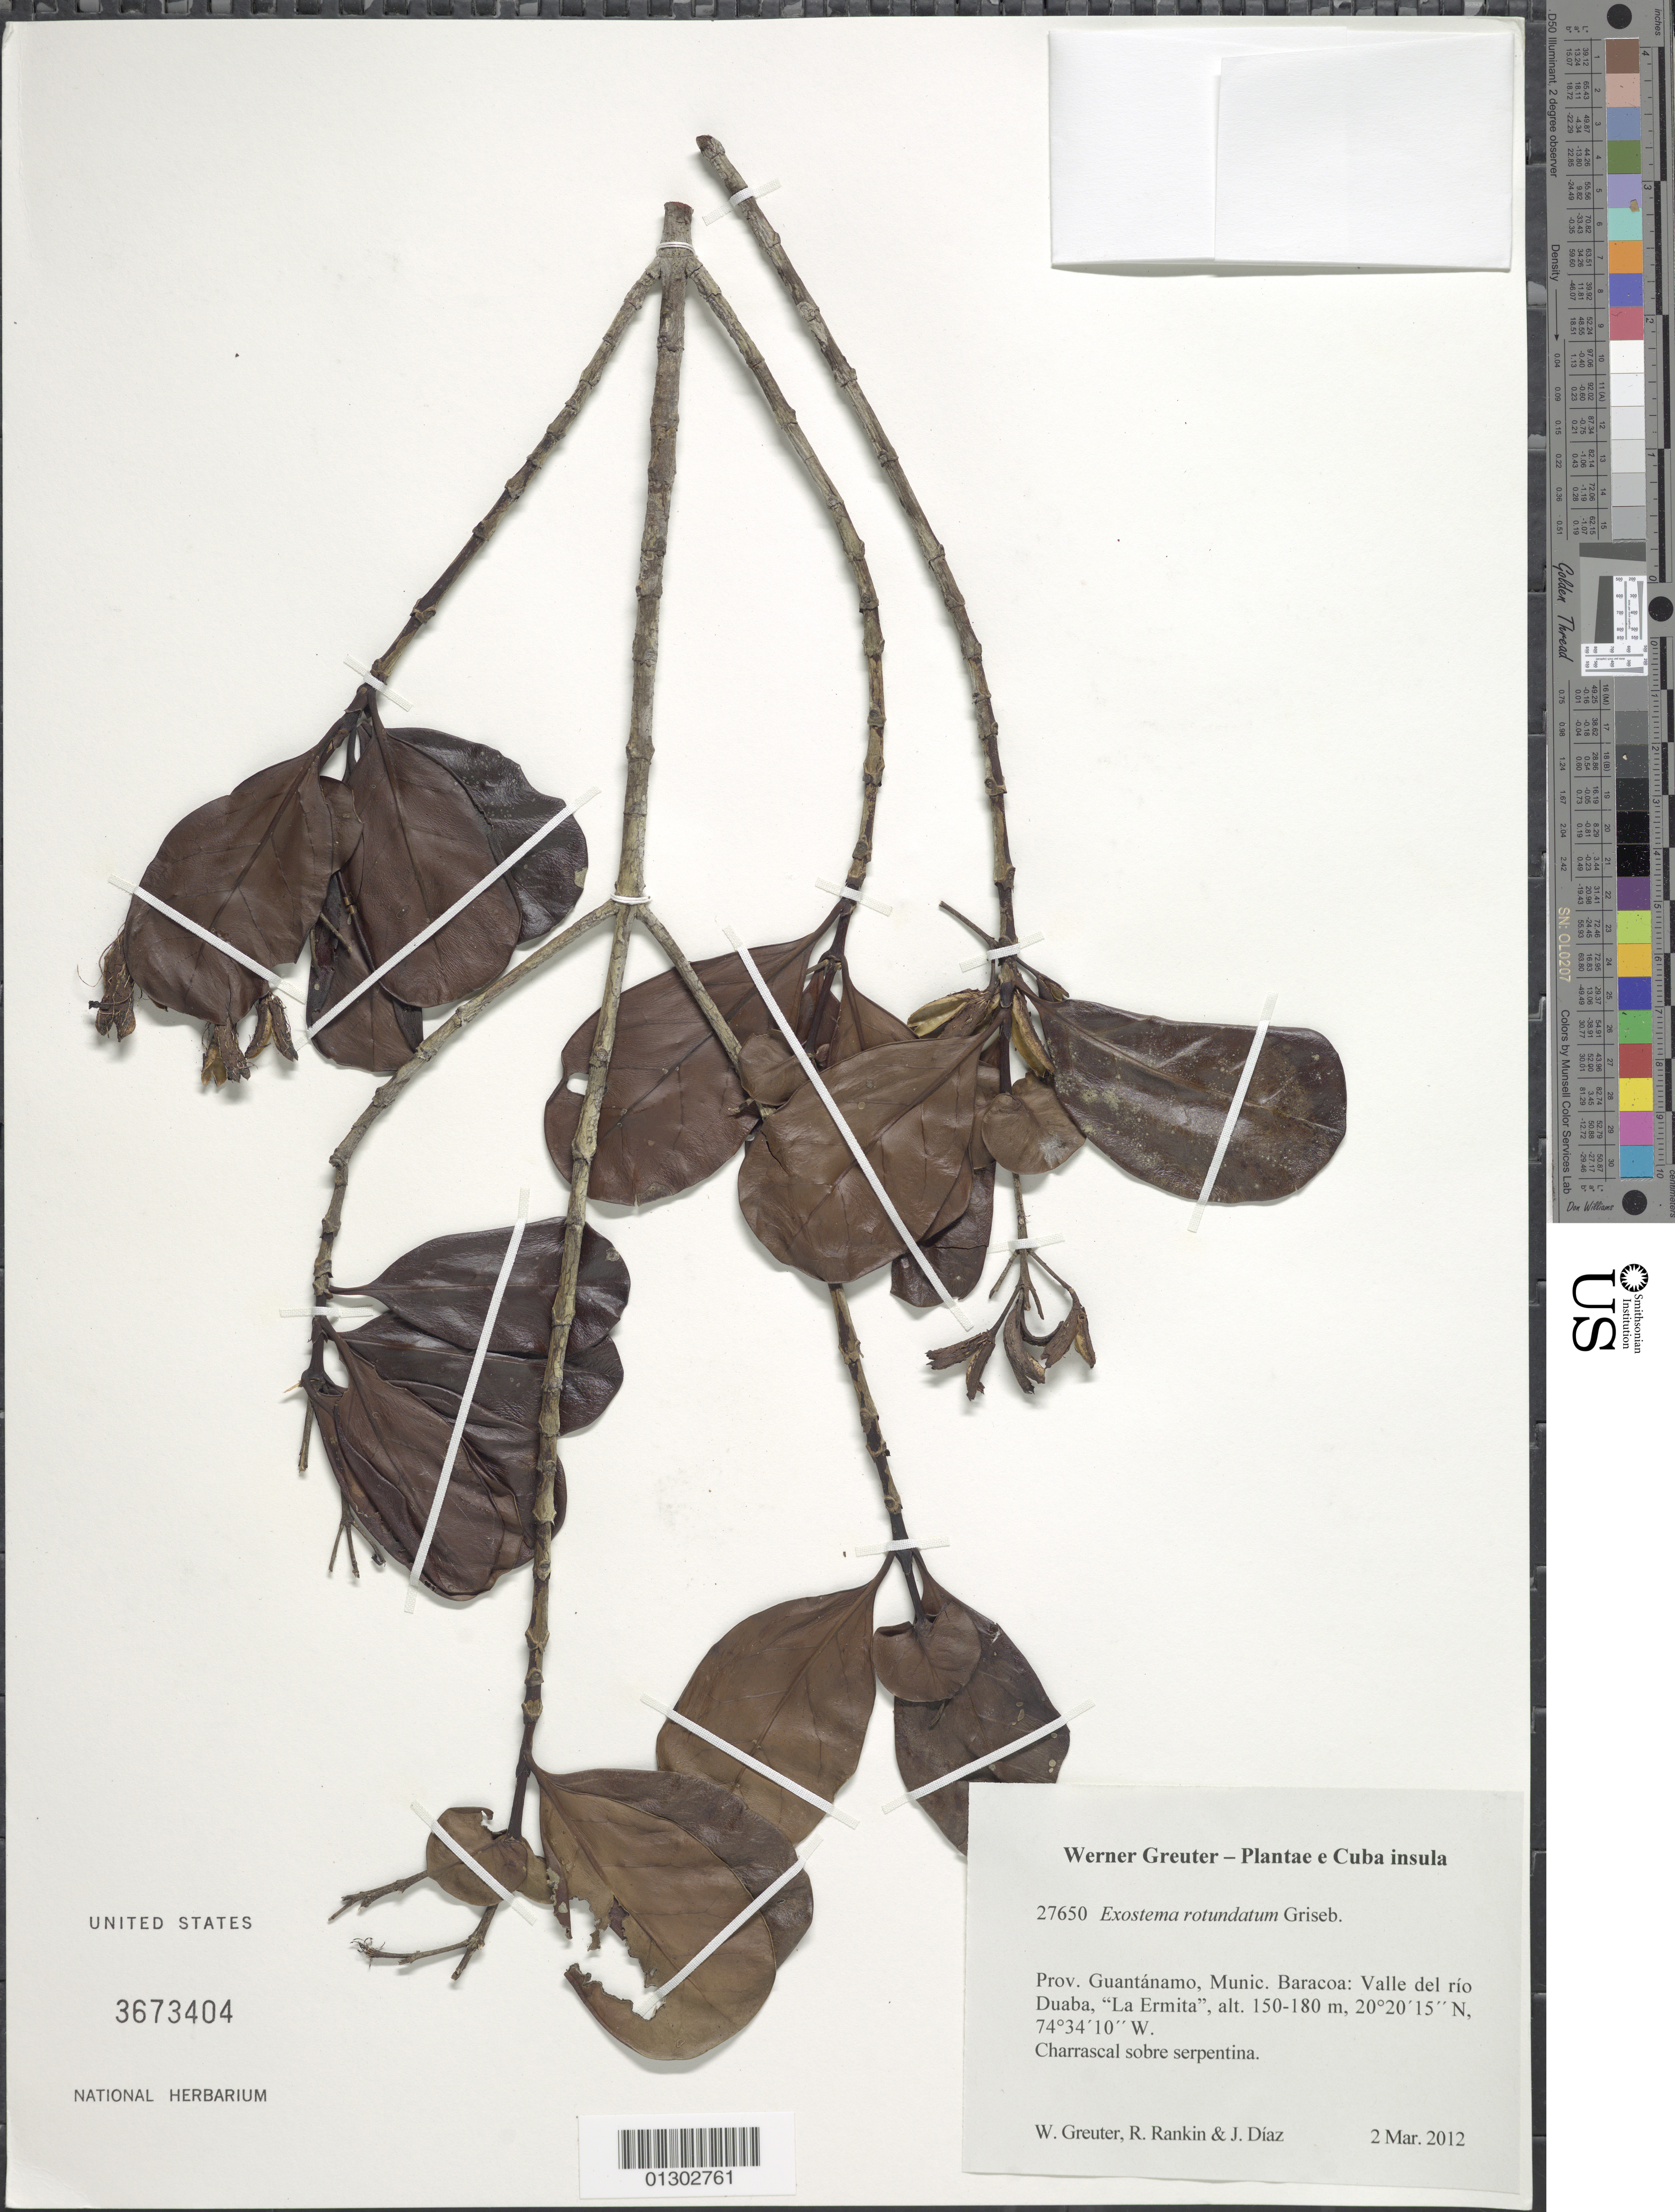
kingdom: Plantae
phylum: Tracheophyta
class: Magnoliopsida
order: Gentianales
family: Rubiaceae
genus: Exostema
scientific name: Exostema rotundatum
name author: Griseb.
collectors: W. R. Greuter, R. Rankin Rodriguez & J. Diaz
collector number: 27650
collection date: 2012-03-02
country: Cuba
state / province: Guantanamo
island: Cuba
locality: Munic. Baracoa, Valle del río Duaba, "La Ermita".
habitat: Charrascal sobre serpentina.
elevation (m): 150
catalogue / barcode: US 3673404